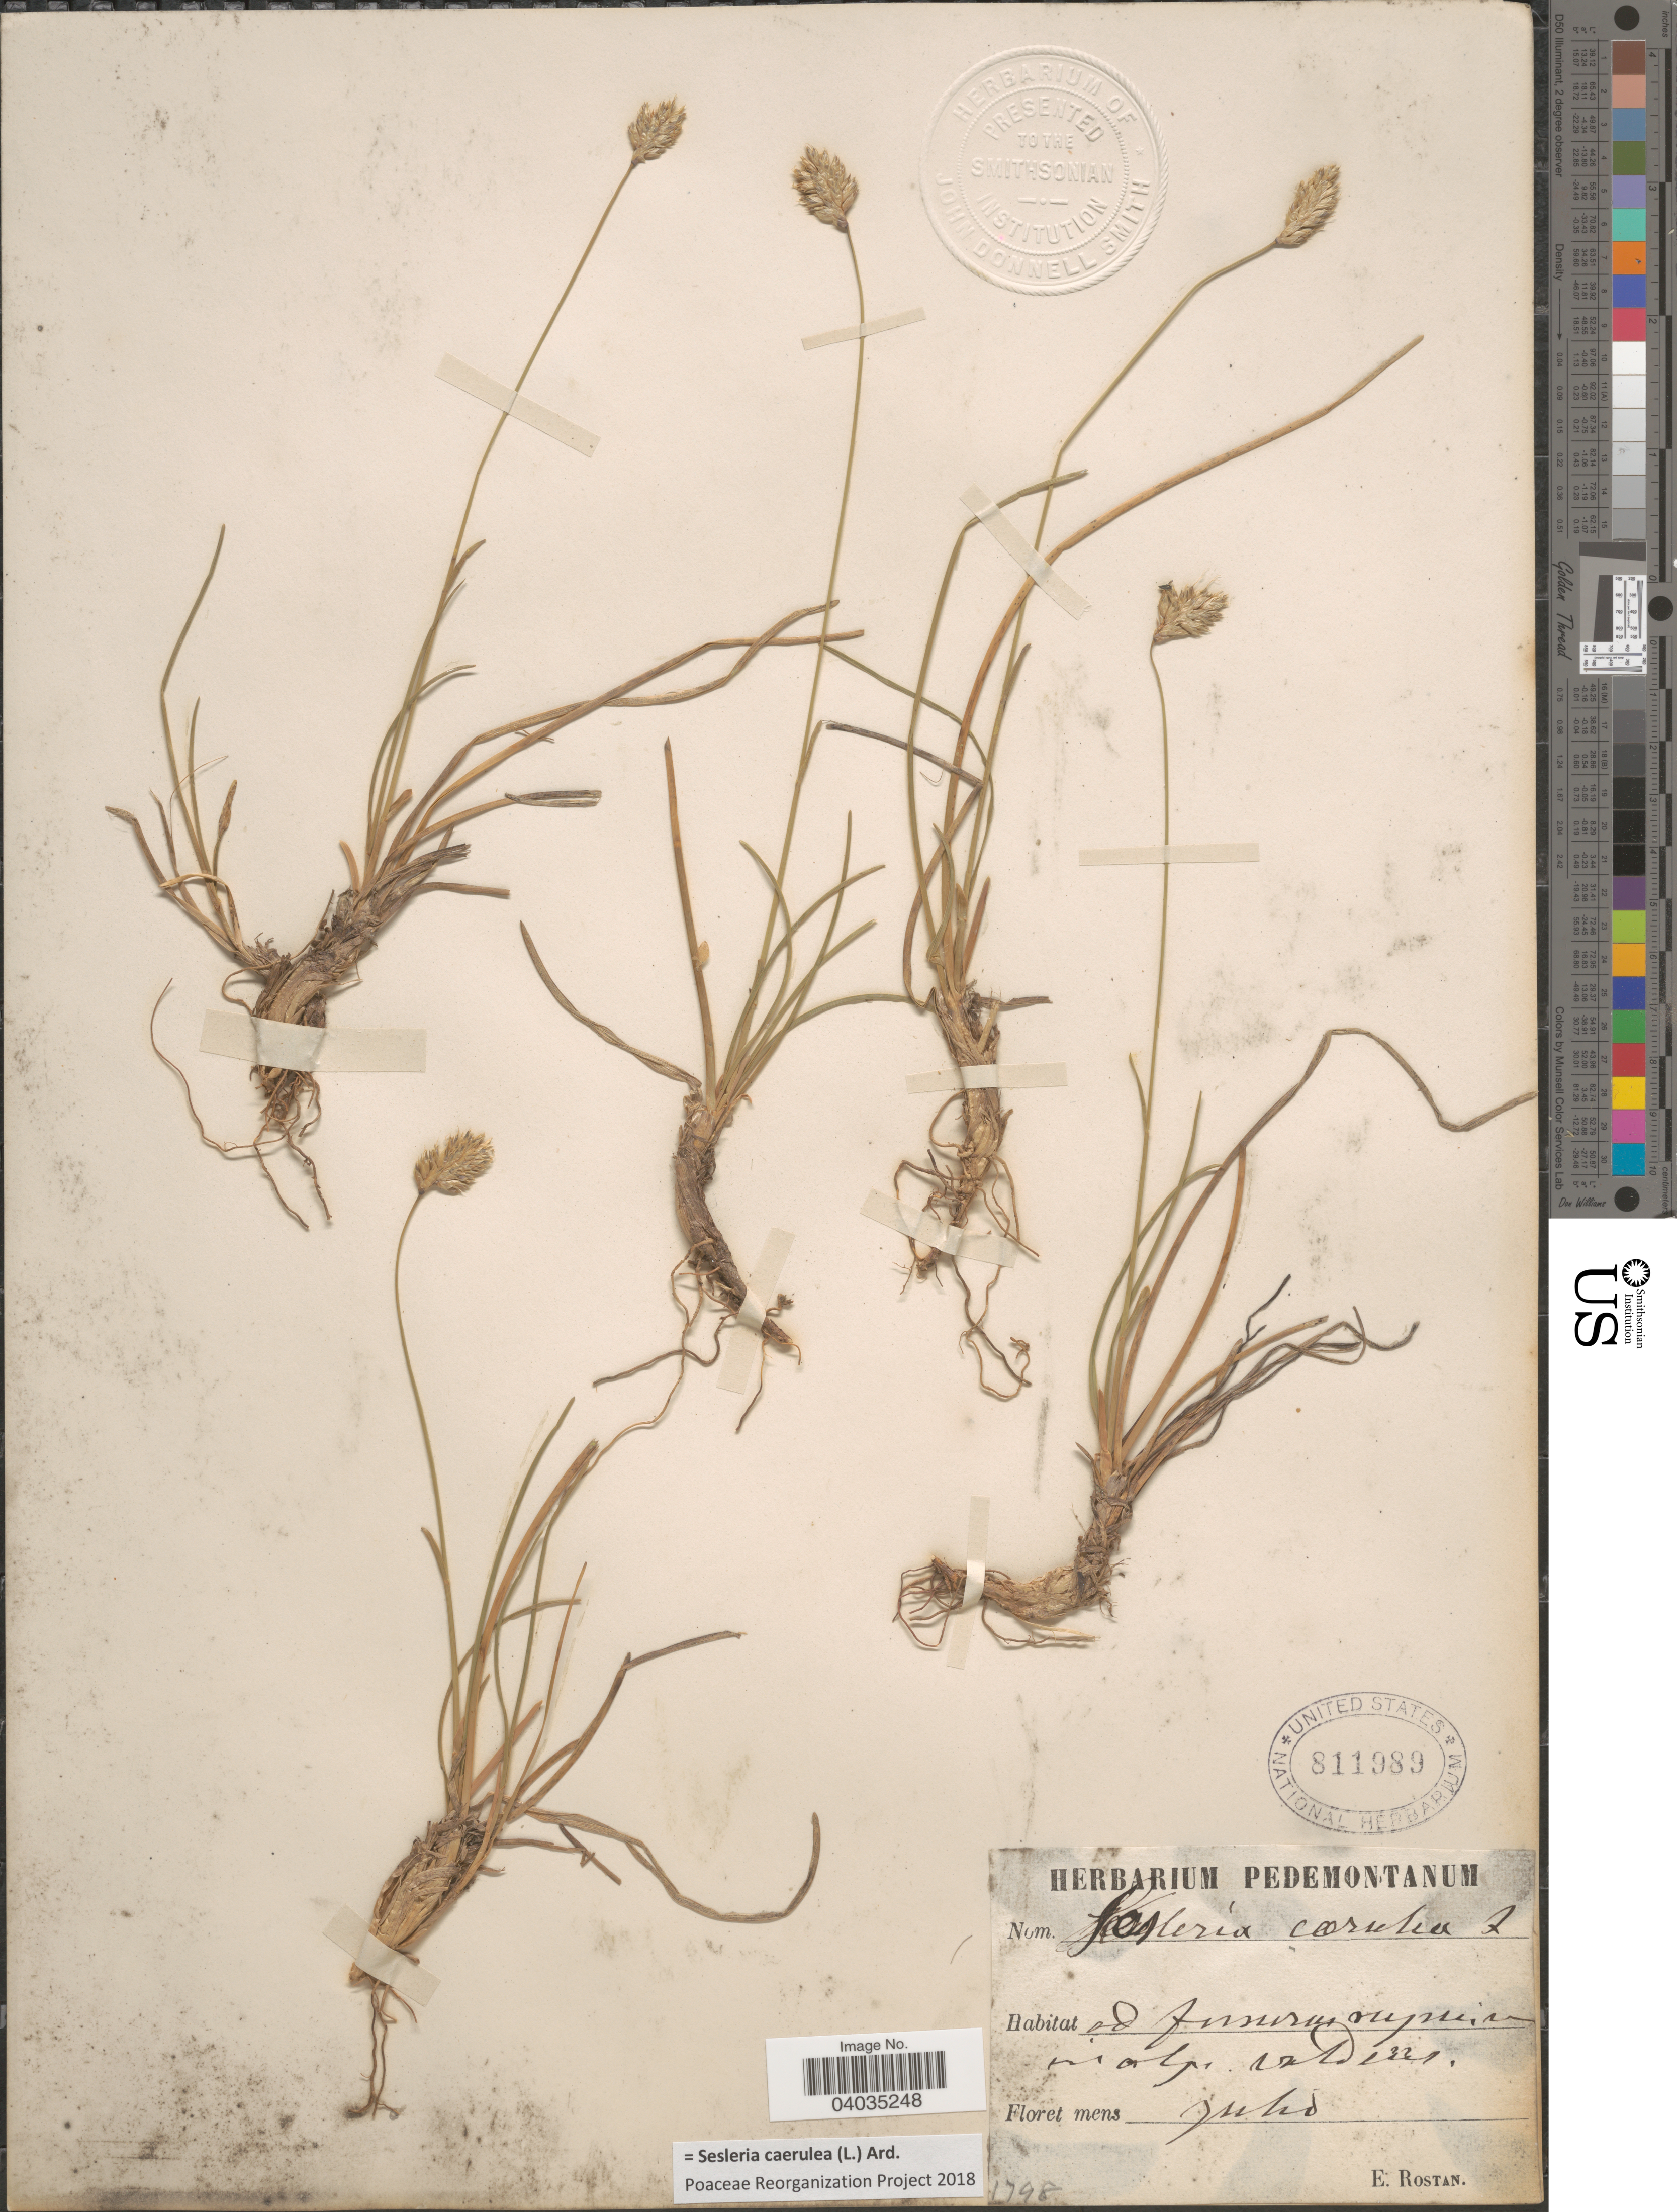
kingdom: Plantae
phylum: Tracheophyta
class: Liliopsida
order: Poales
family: Poaceae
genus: Sesleria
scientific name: Sesleria caerulea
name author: (L.) Ard.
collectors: E. Rostan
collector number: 1798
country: Italy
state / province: Piedmont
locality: Ad femuras rupricum in alp. Valdens. [interpreted]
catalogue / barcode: US 811989